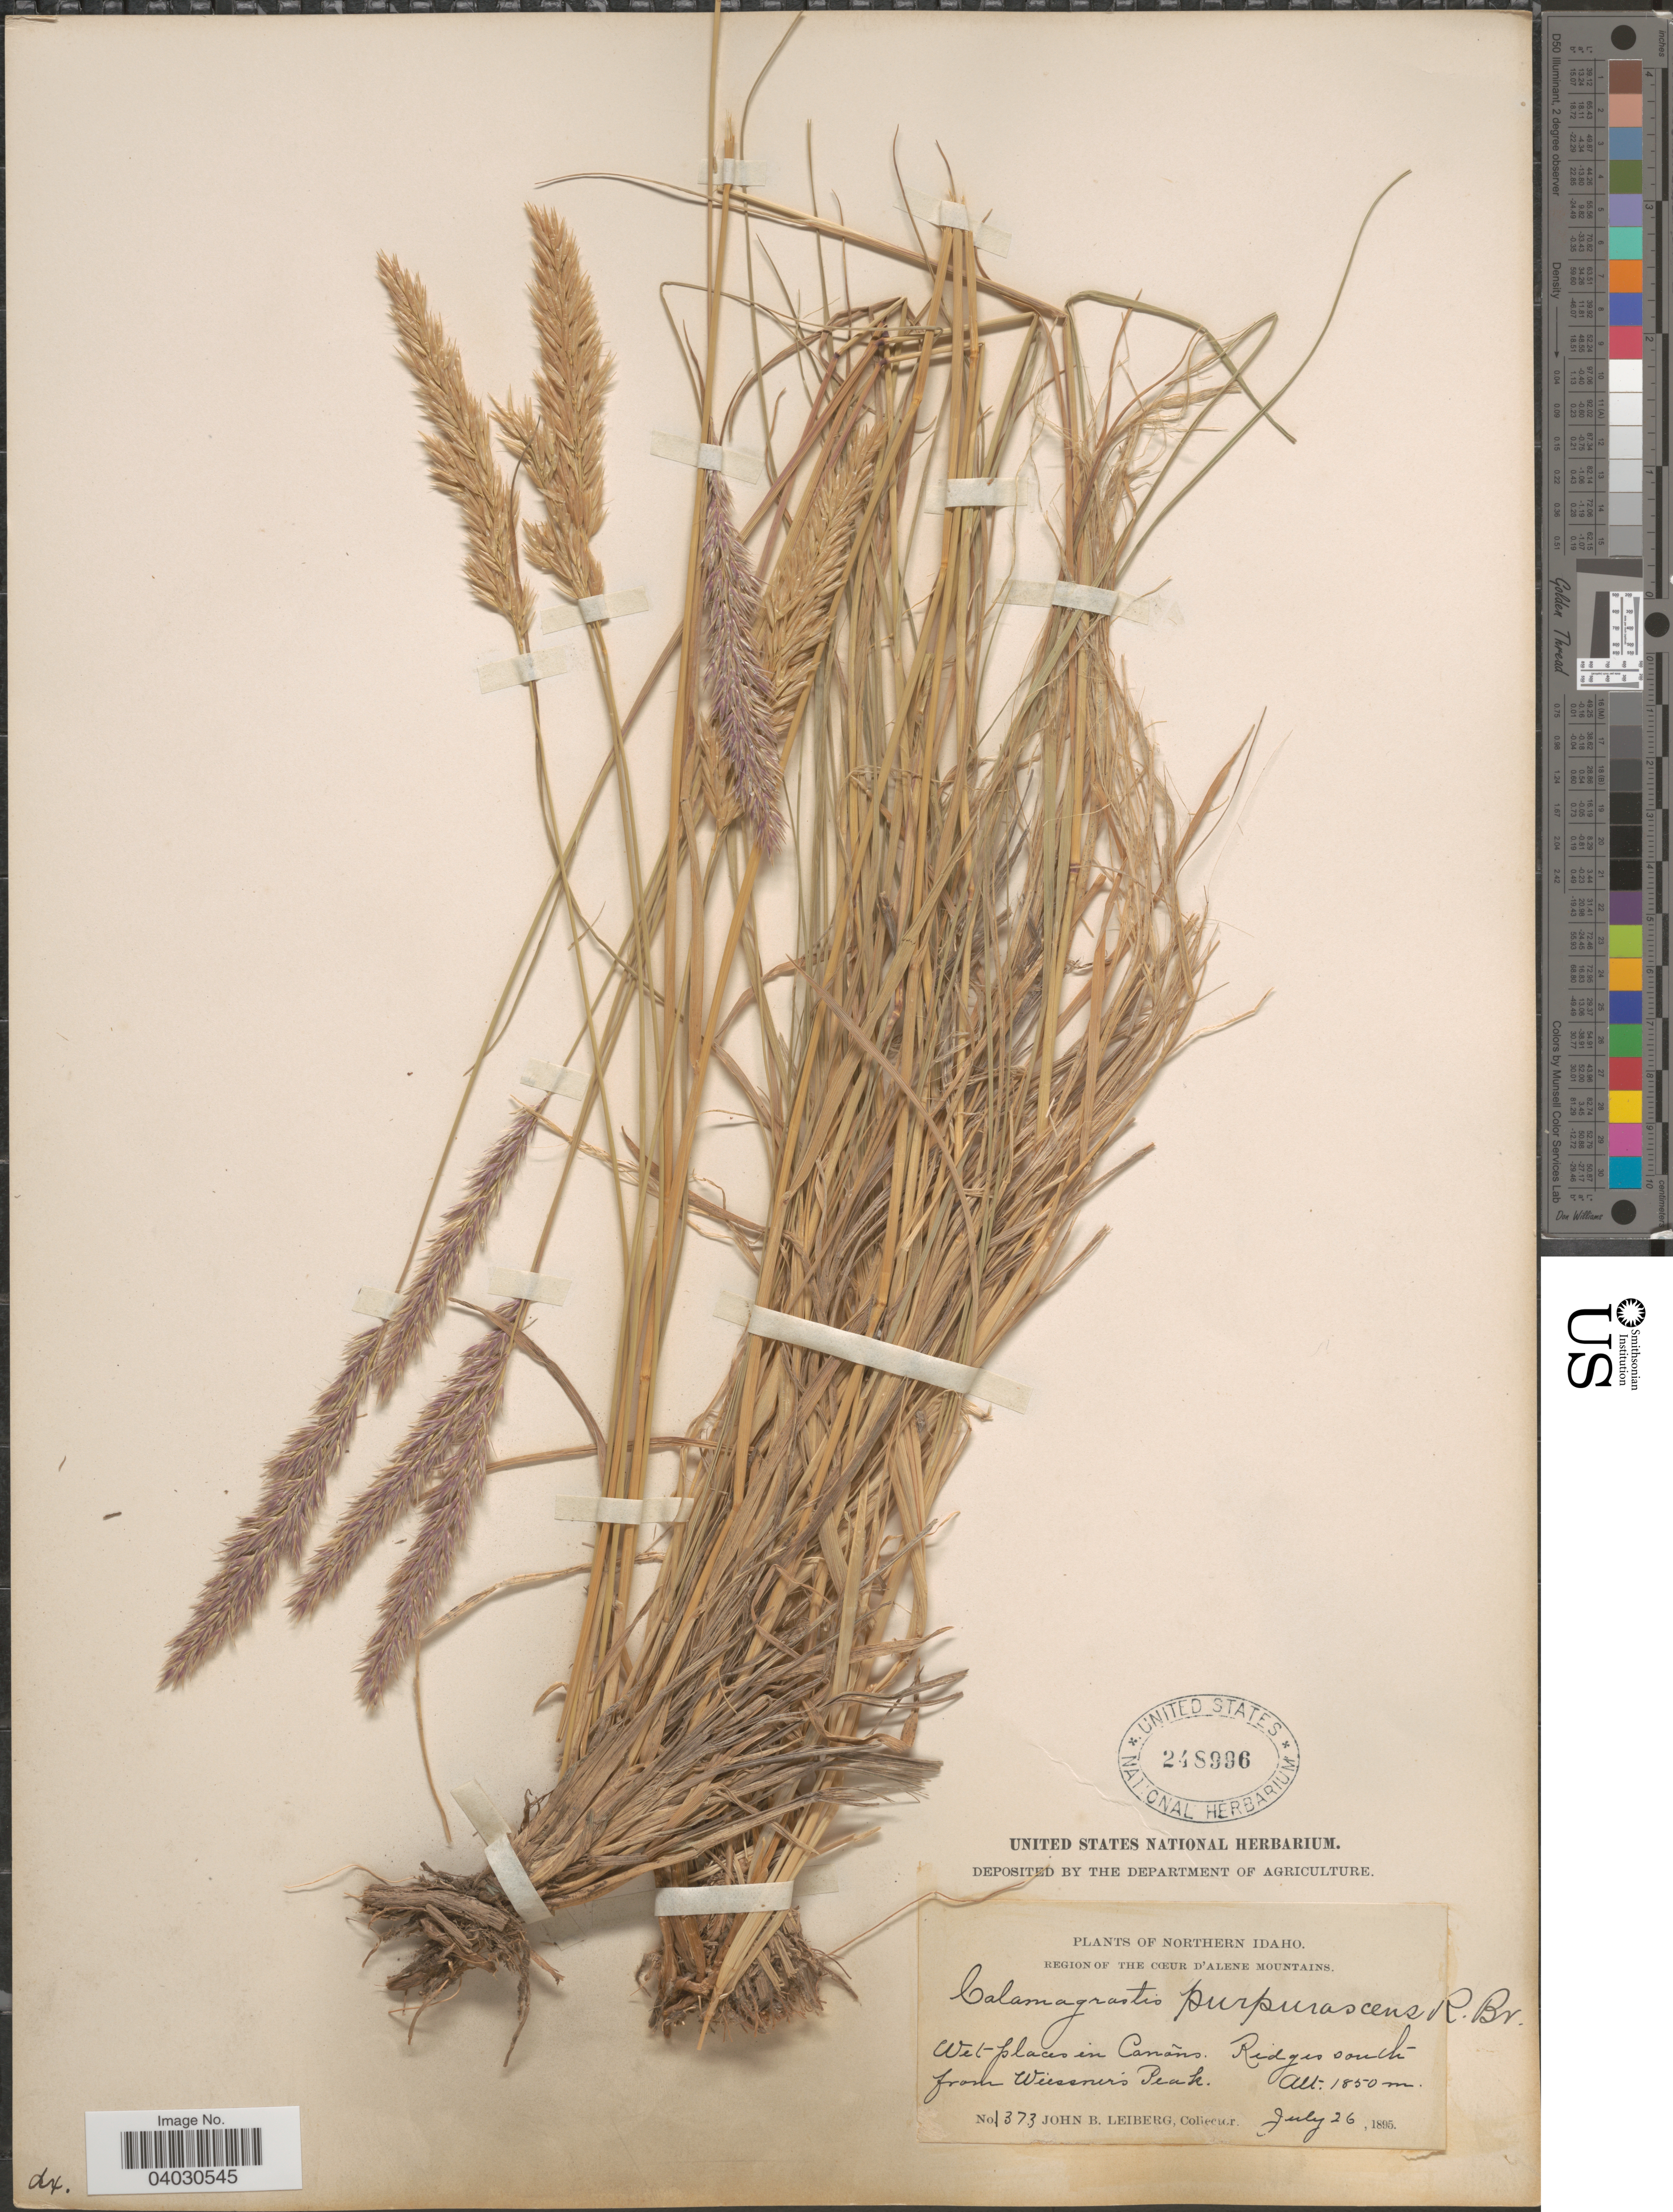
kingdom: Plantae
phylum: Tracheophyta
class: Liliopsida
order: Poales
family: Poaceae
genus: Calamagrostis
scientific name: Calamagrostis purpurascens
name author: R. Br.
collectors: J. B. Leiberg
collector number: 1373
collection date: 1895-07-26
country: United States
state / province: Idaho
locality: Northern Idaho. Region of the Cœur d' Alene Mountains. In Cañons. Ridges south from Wiessner's Peak.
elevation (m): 1850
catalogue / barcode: US 248996